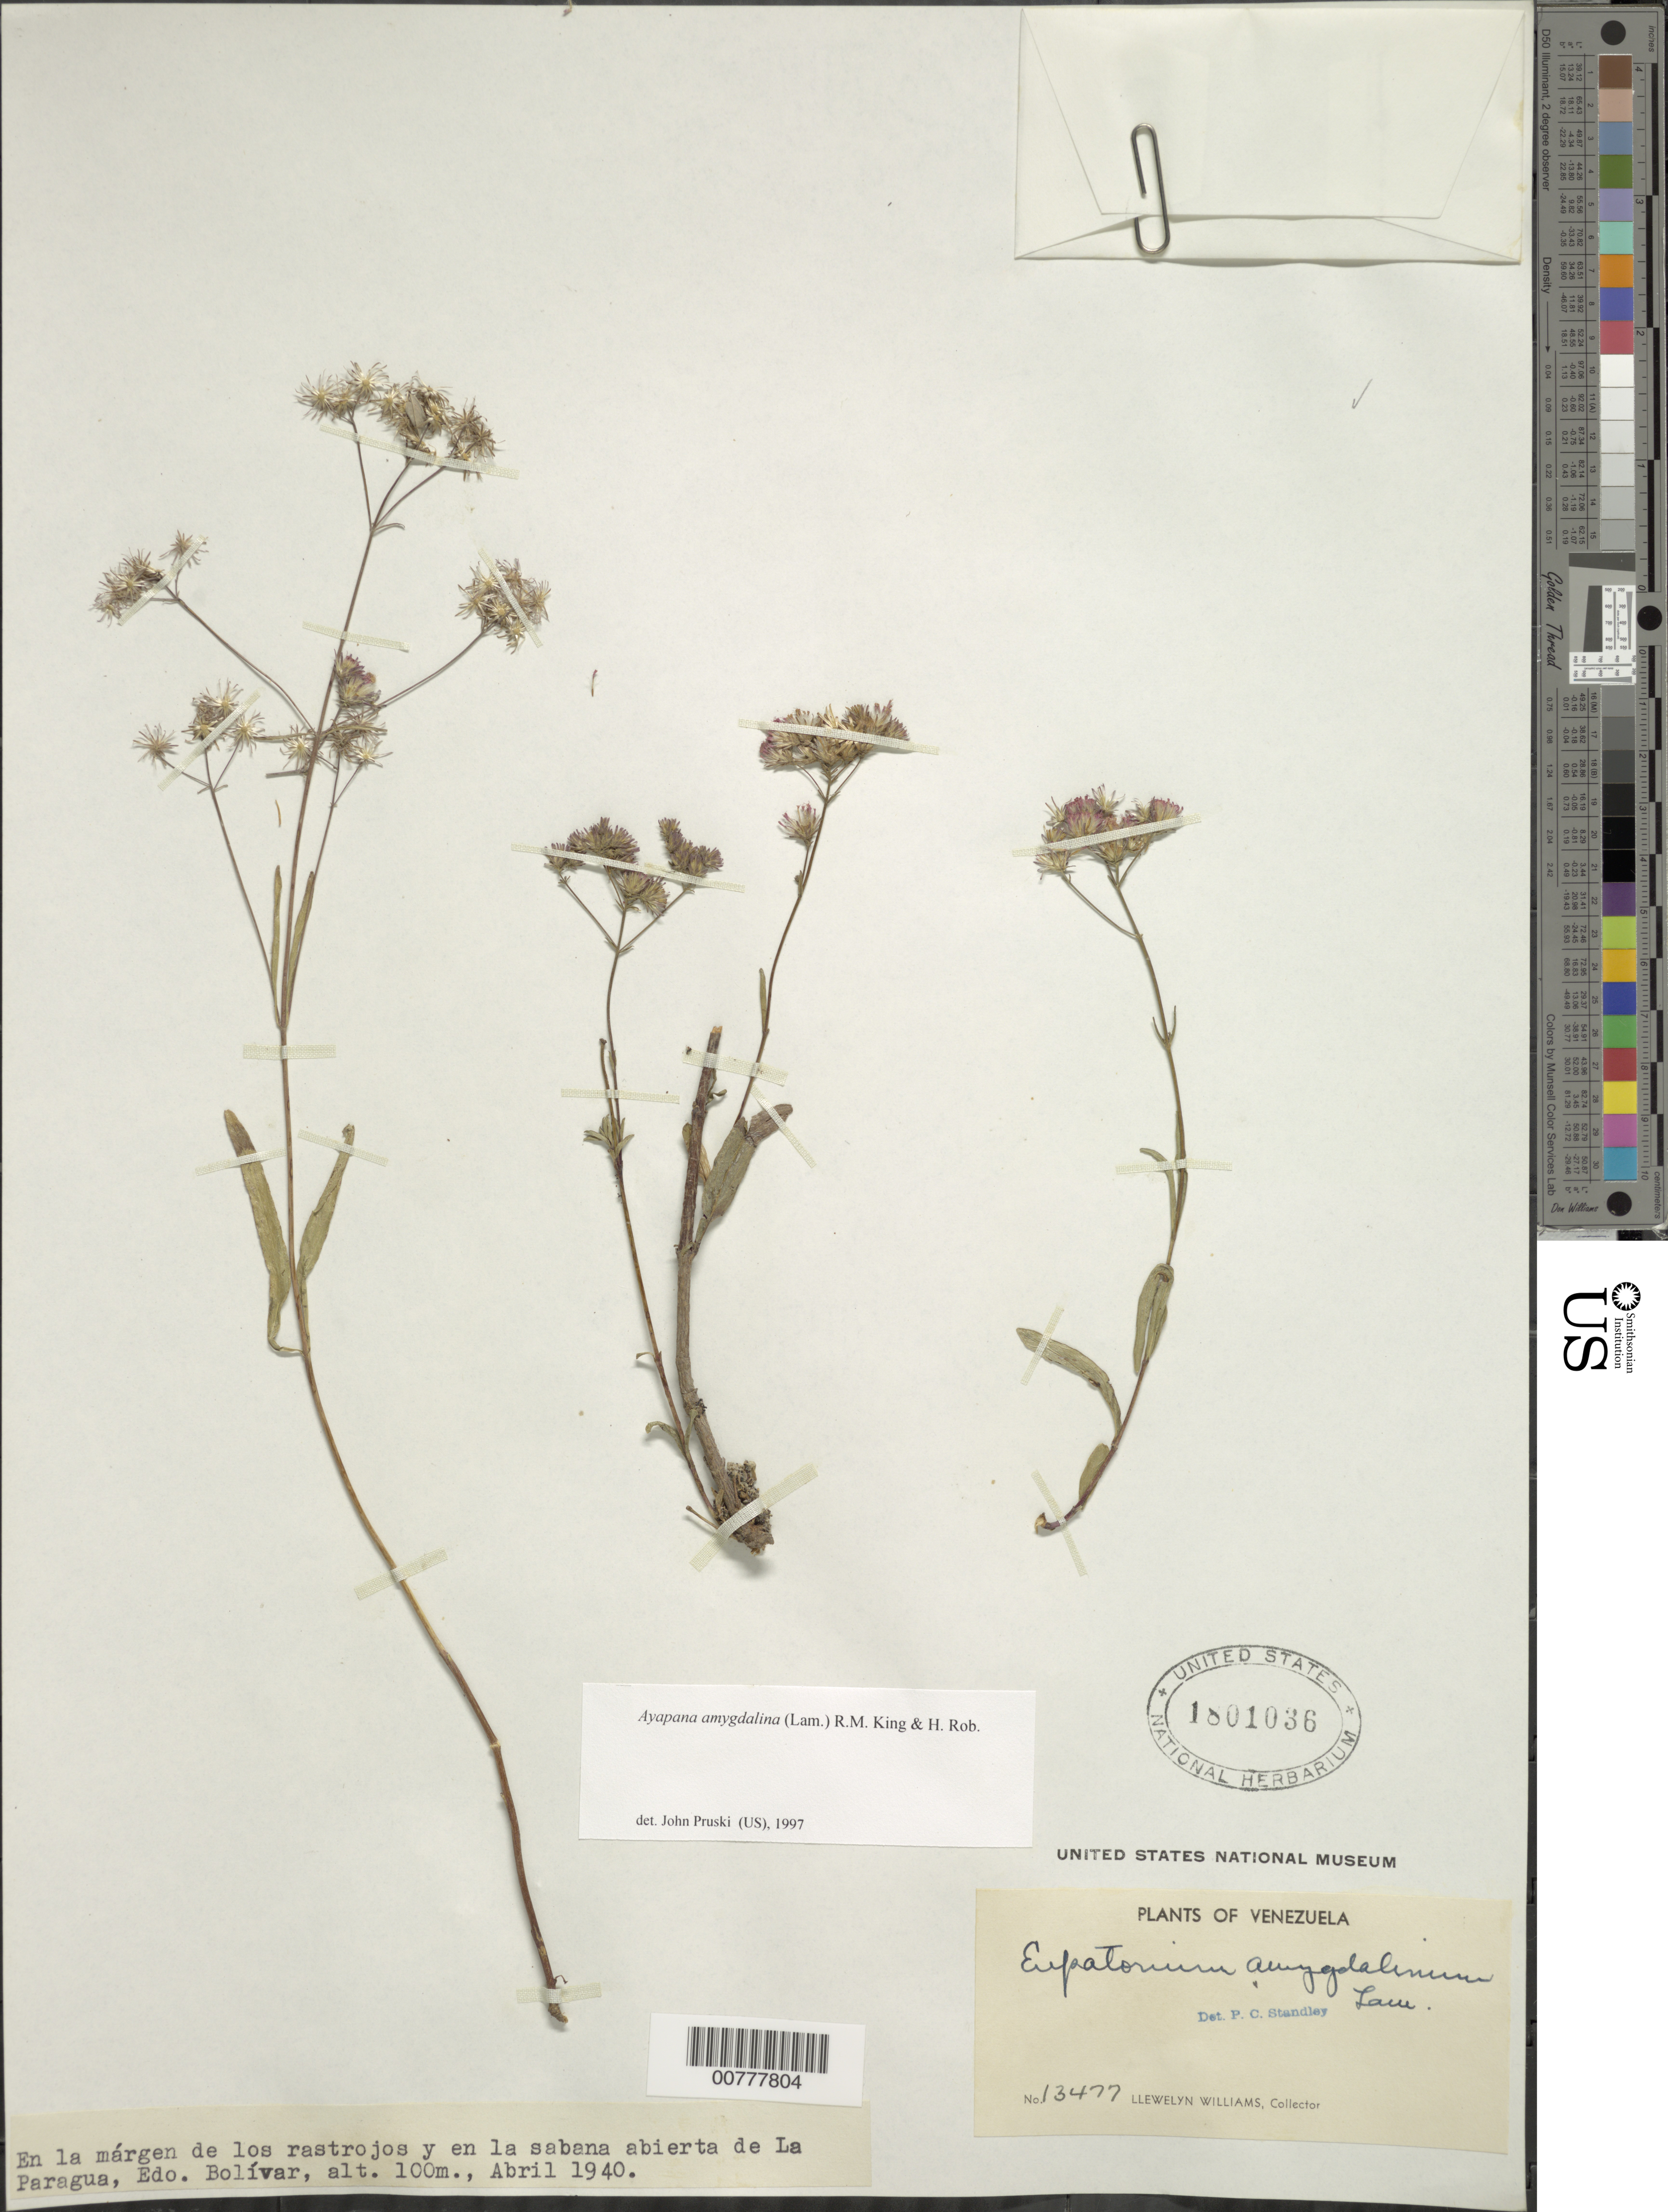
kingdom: Plantae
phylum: Tracheophyta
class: Magnoliopsida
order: Asterales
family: Asteraceae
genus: Ayapana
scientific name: Ayapana amygdalina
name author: (Lam.) R.M. King & H. Rob.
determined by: Pruski, J. F.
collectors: Ll. Williams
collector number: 13477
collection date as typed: Apr-40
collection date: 1940-04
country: Venezuela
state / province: Bolívar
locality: La Paragua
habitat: Margen de los rastrojos y la sabana abierta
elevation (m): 100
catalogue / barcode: US 1801036